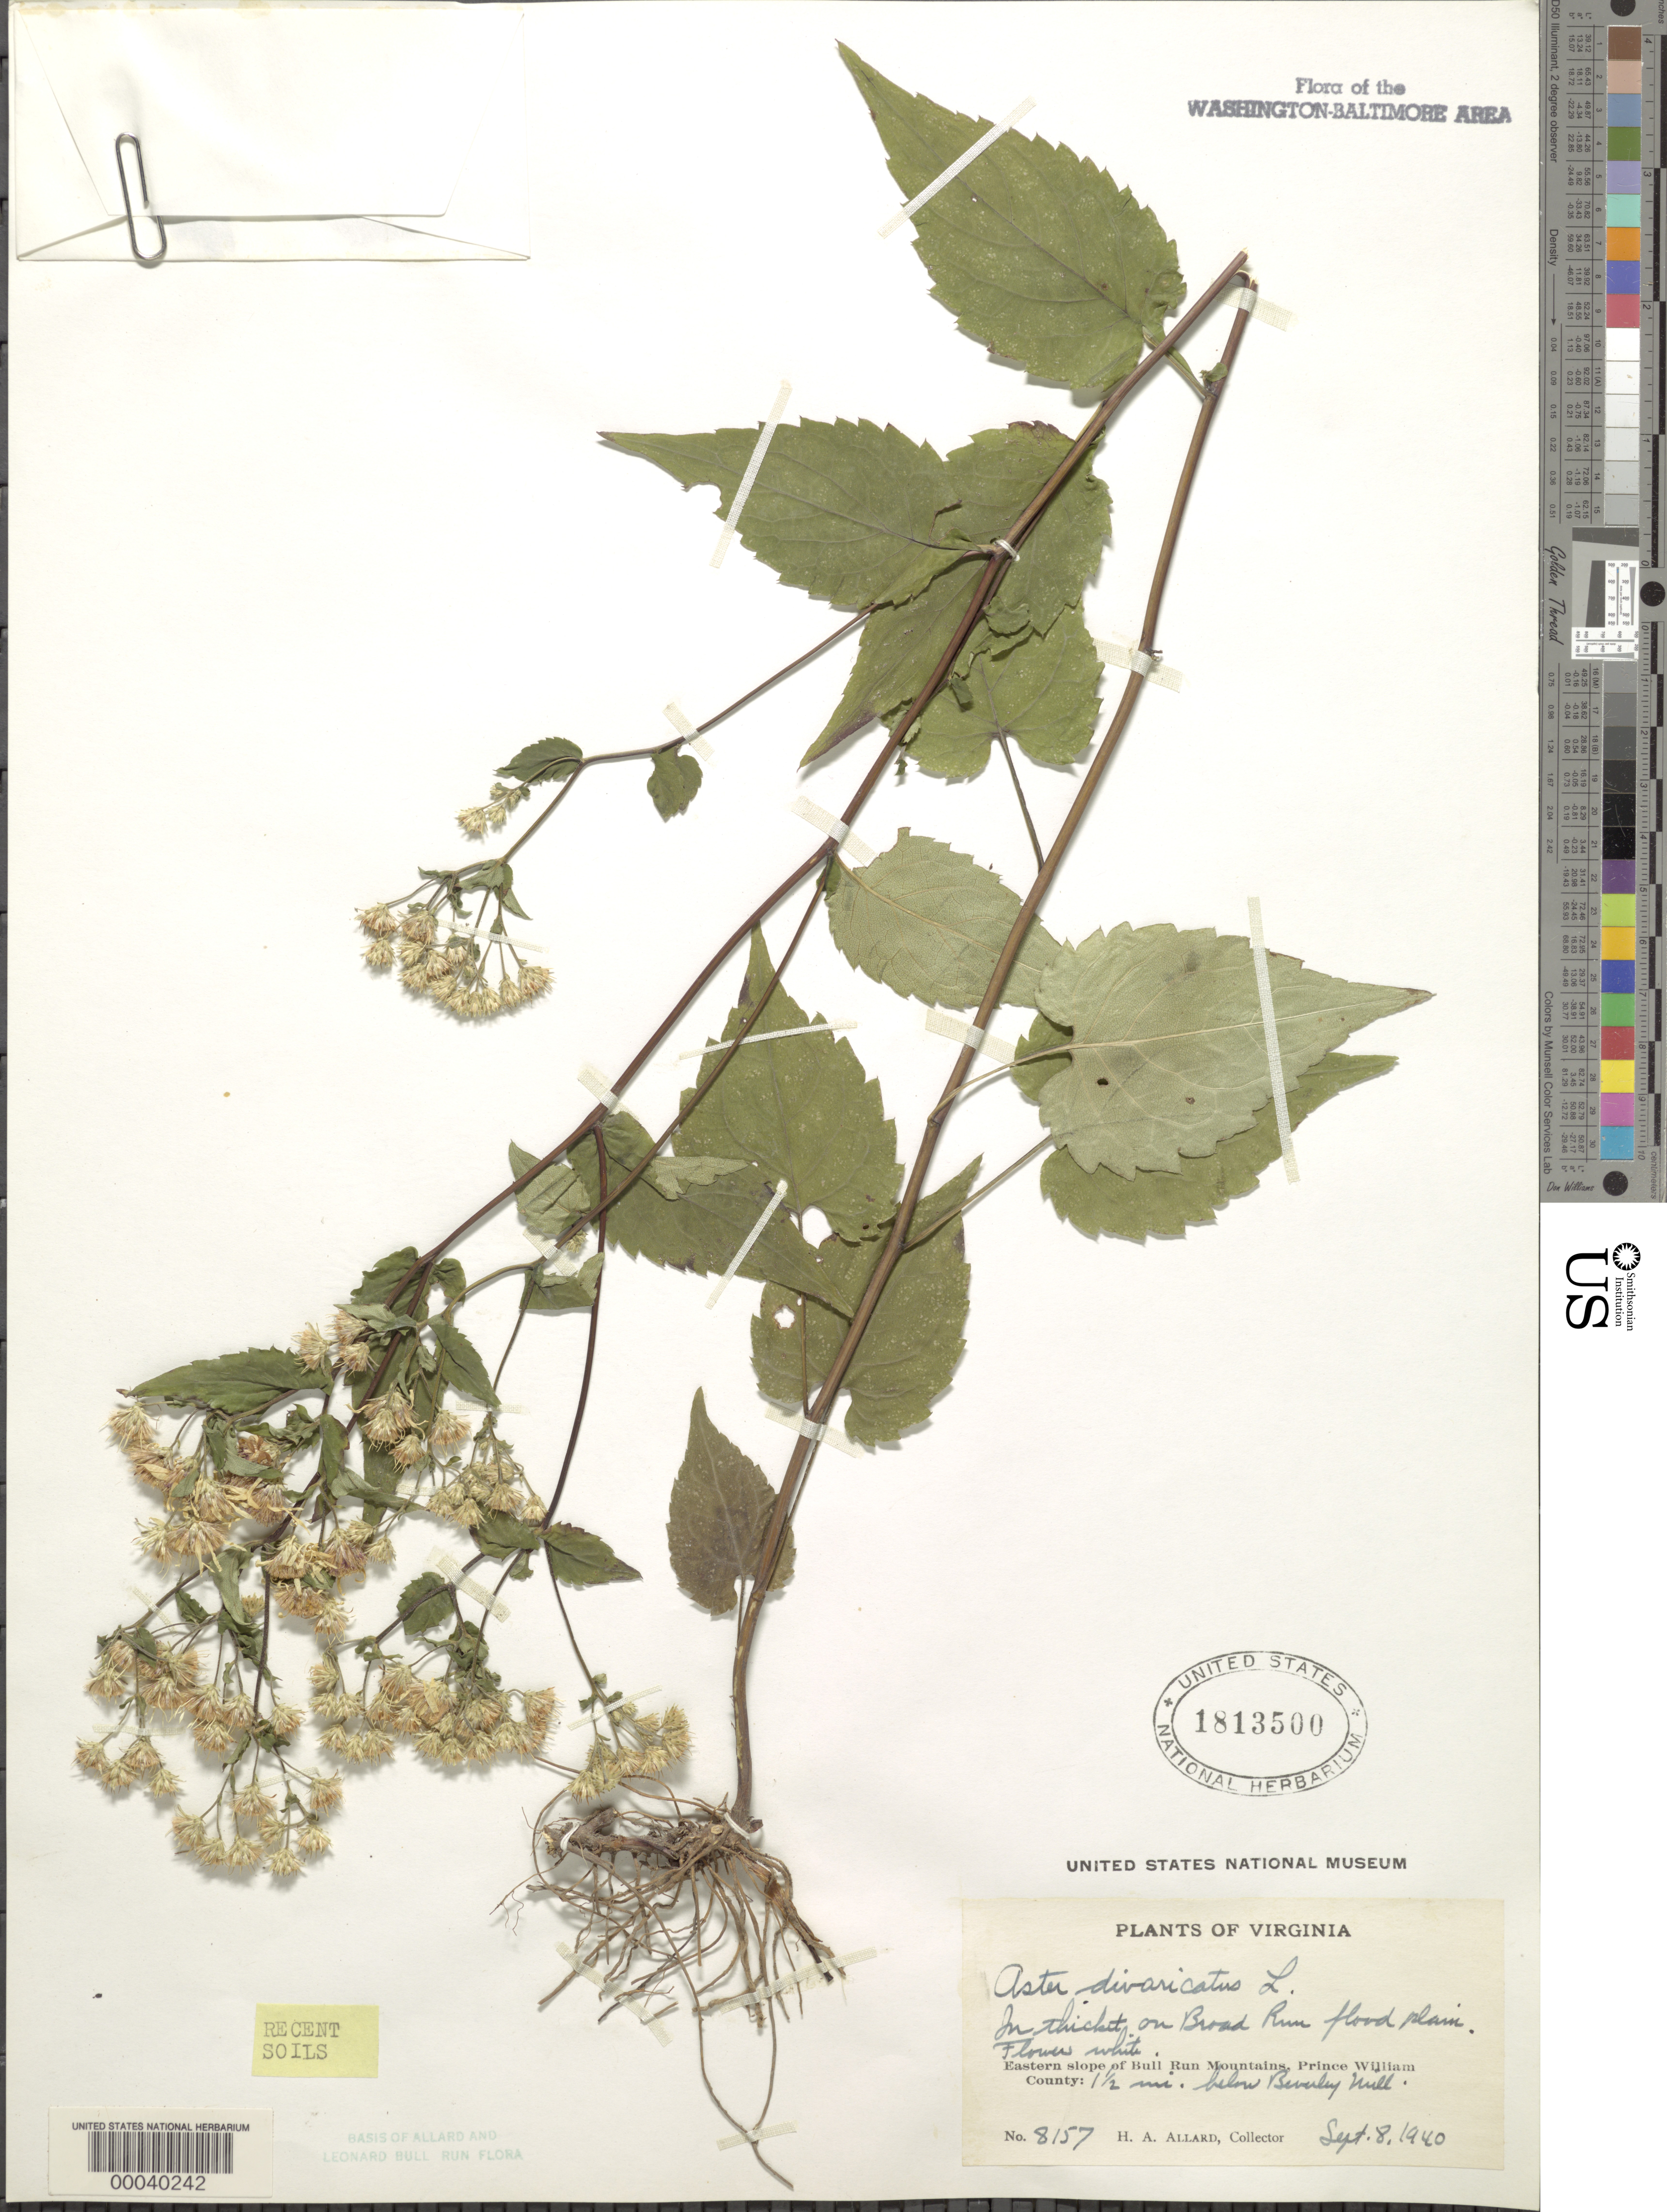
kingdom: Plantae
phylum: Tracheophyta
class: Magnoliopsida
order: Asterales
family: Asteraceae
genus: Eurybia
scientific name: Eurybia divaricata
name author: (L.) G.L. Nesom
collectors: H. A. Allard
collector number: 8157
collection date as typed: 08 Sep 1940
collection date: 1940-09-08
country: United States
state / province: Virginia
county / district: Prince William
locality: Below Beverley Mill on Broad Run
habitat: Flood plain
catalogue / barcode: US 1813500